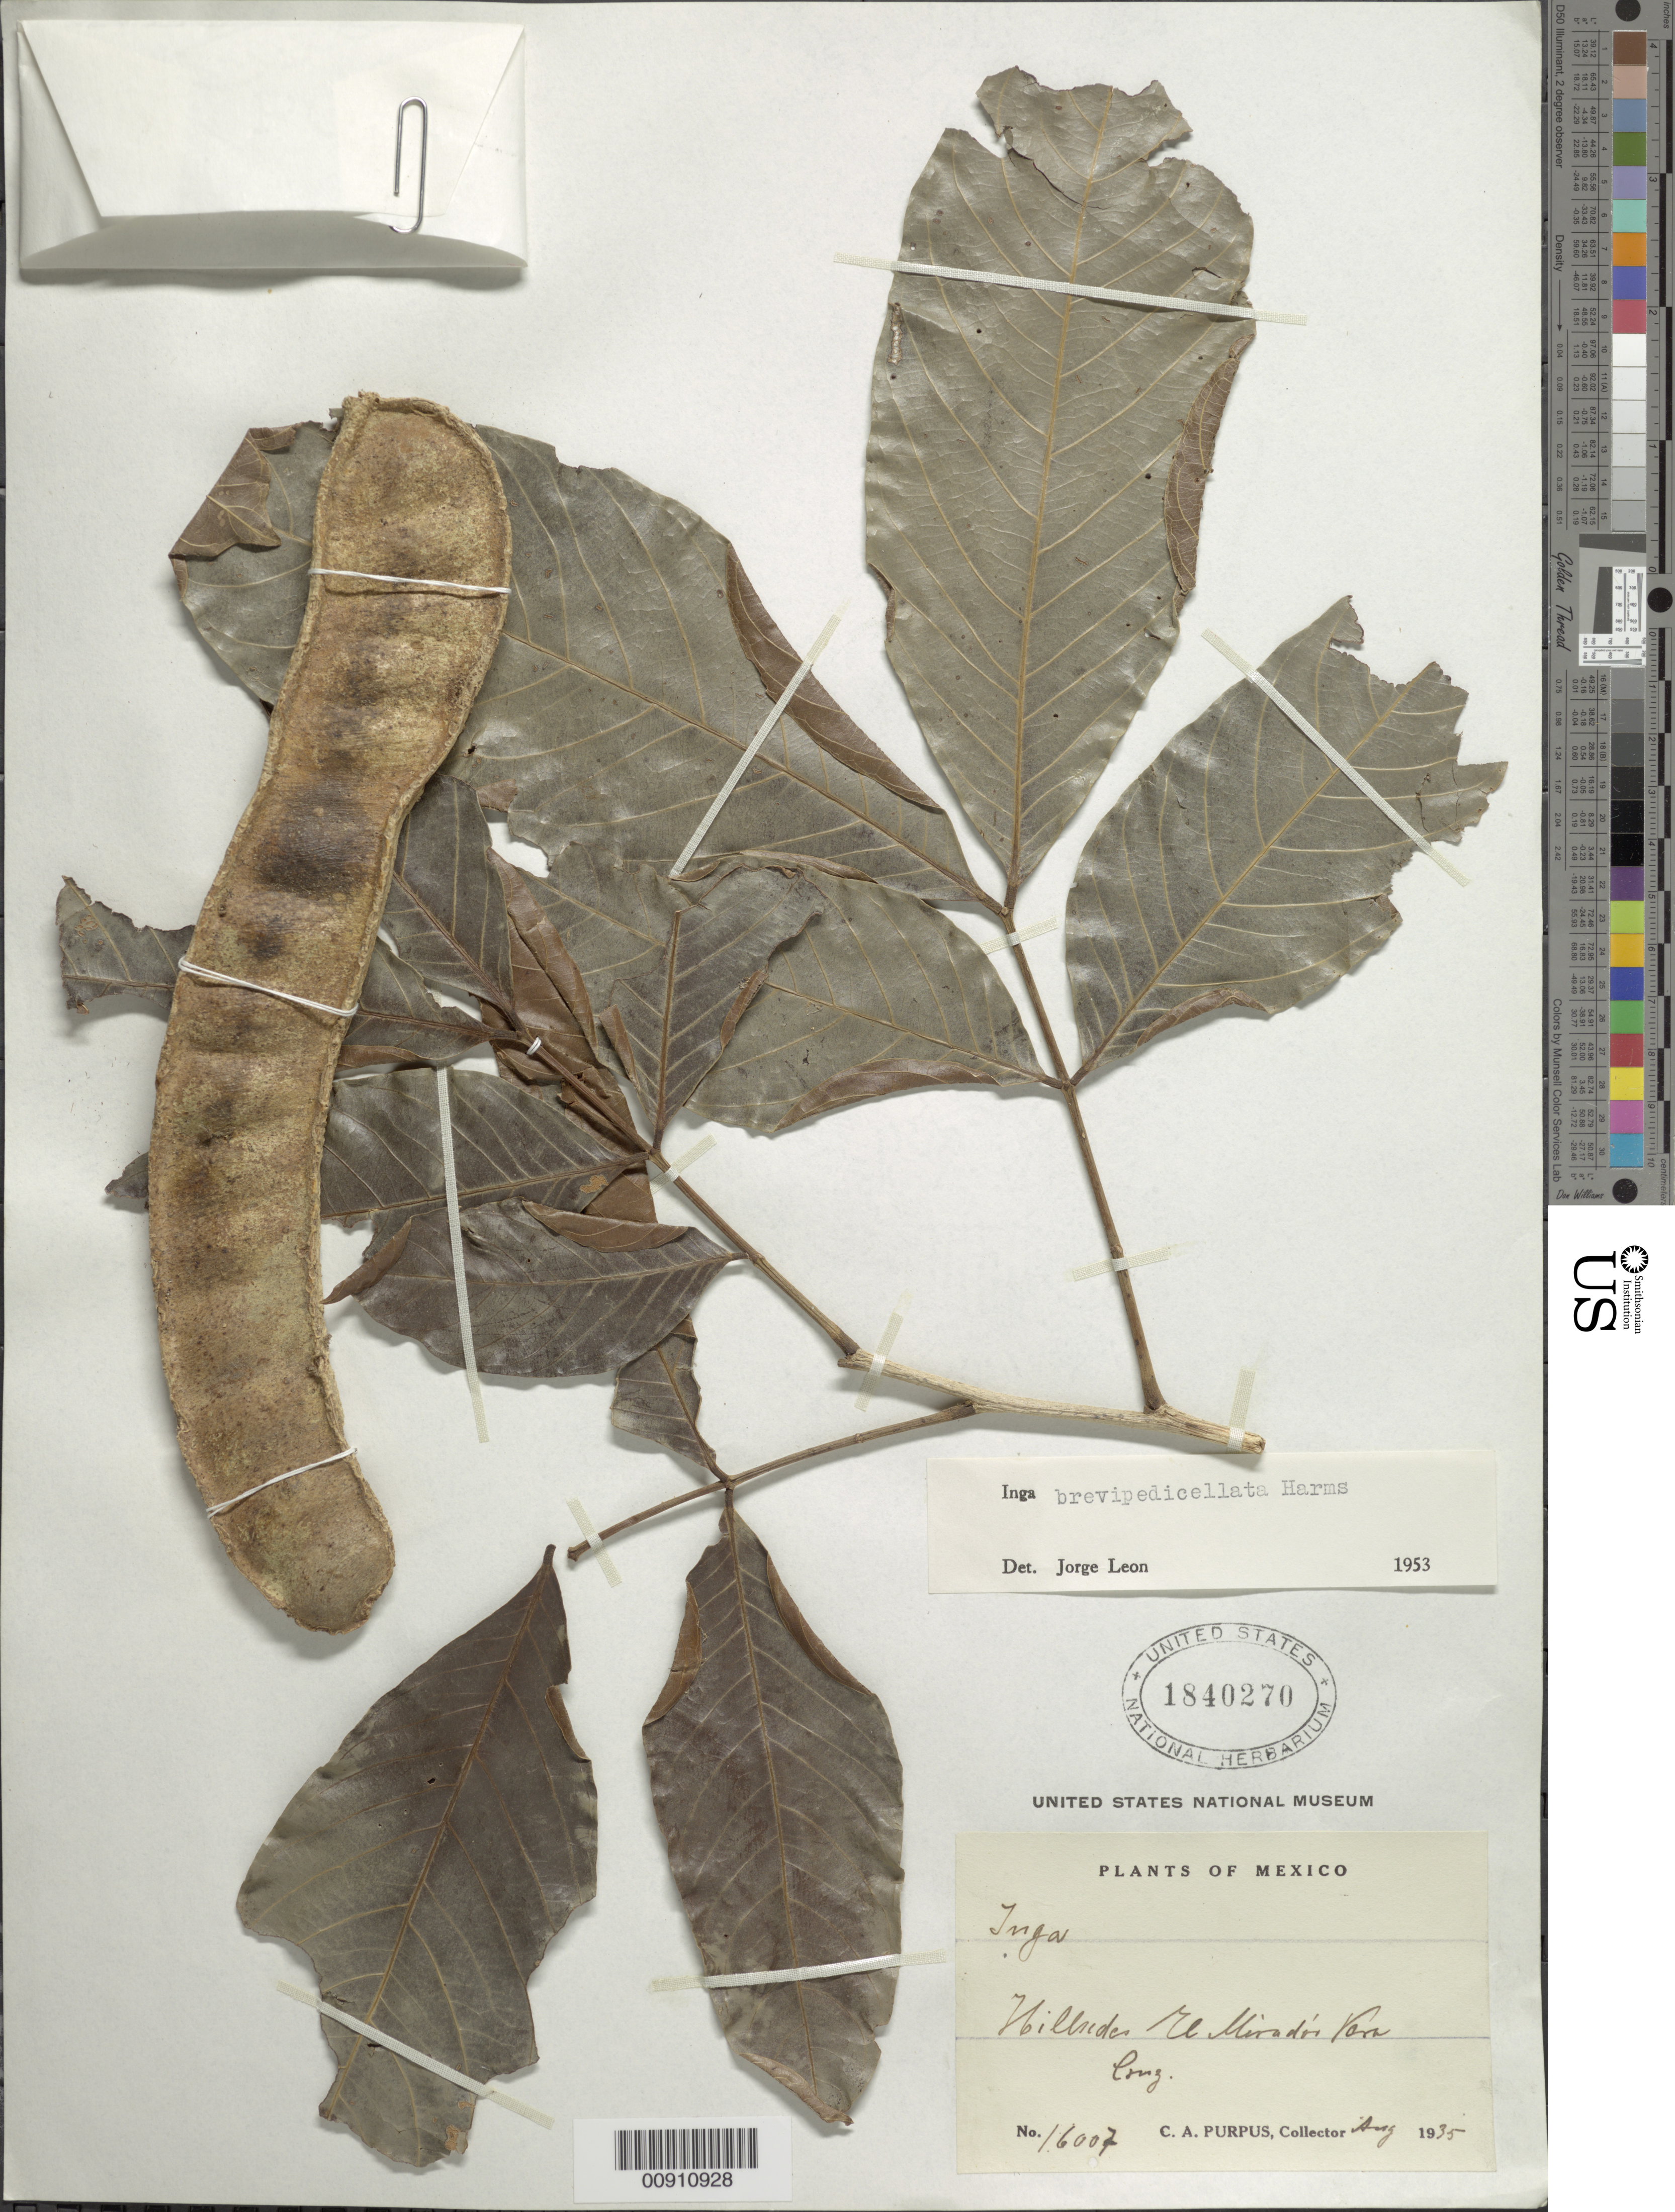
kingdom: Plantae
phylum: Tracheophyta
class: Magnoliopsida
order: Fabales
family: Fabaceae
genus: Inga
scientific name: Inga acrocephala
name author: Steud.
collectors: C. A. Purpus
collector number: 16007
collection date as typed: Aug 1935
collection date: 1935-08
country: Mexico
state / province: Veracruz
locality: El Mirador, Veracruz.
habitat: Hillsides.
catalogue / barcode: US 1840270